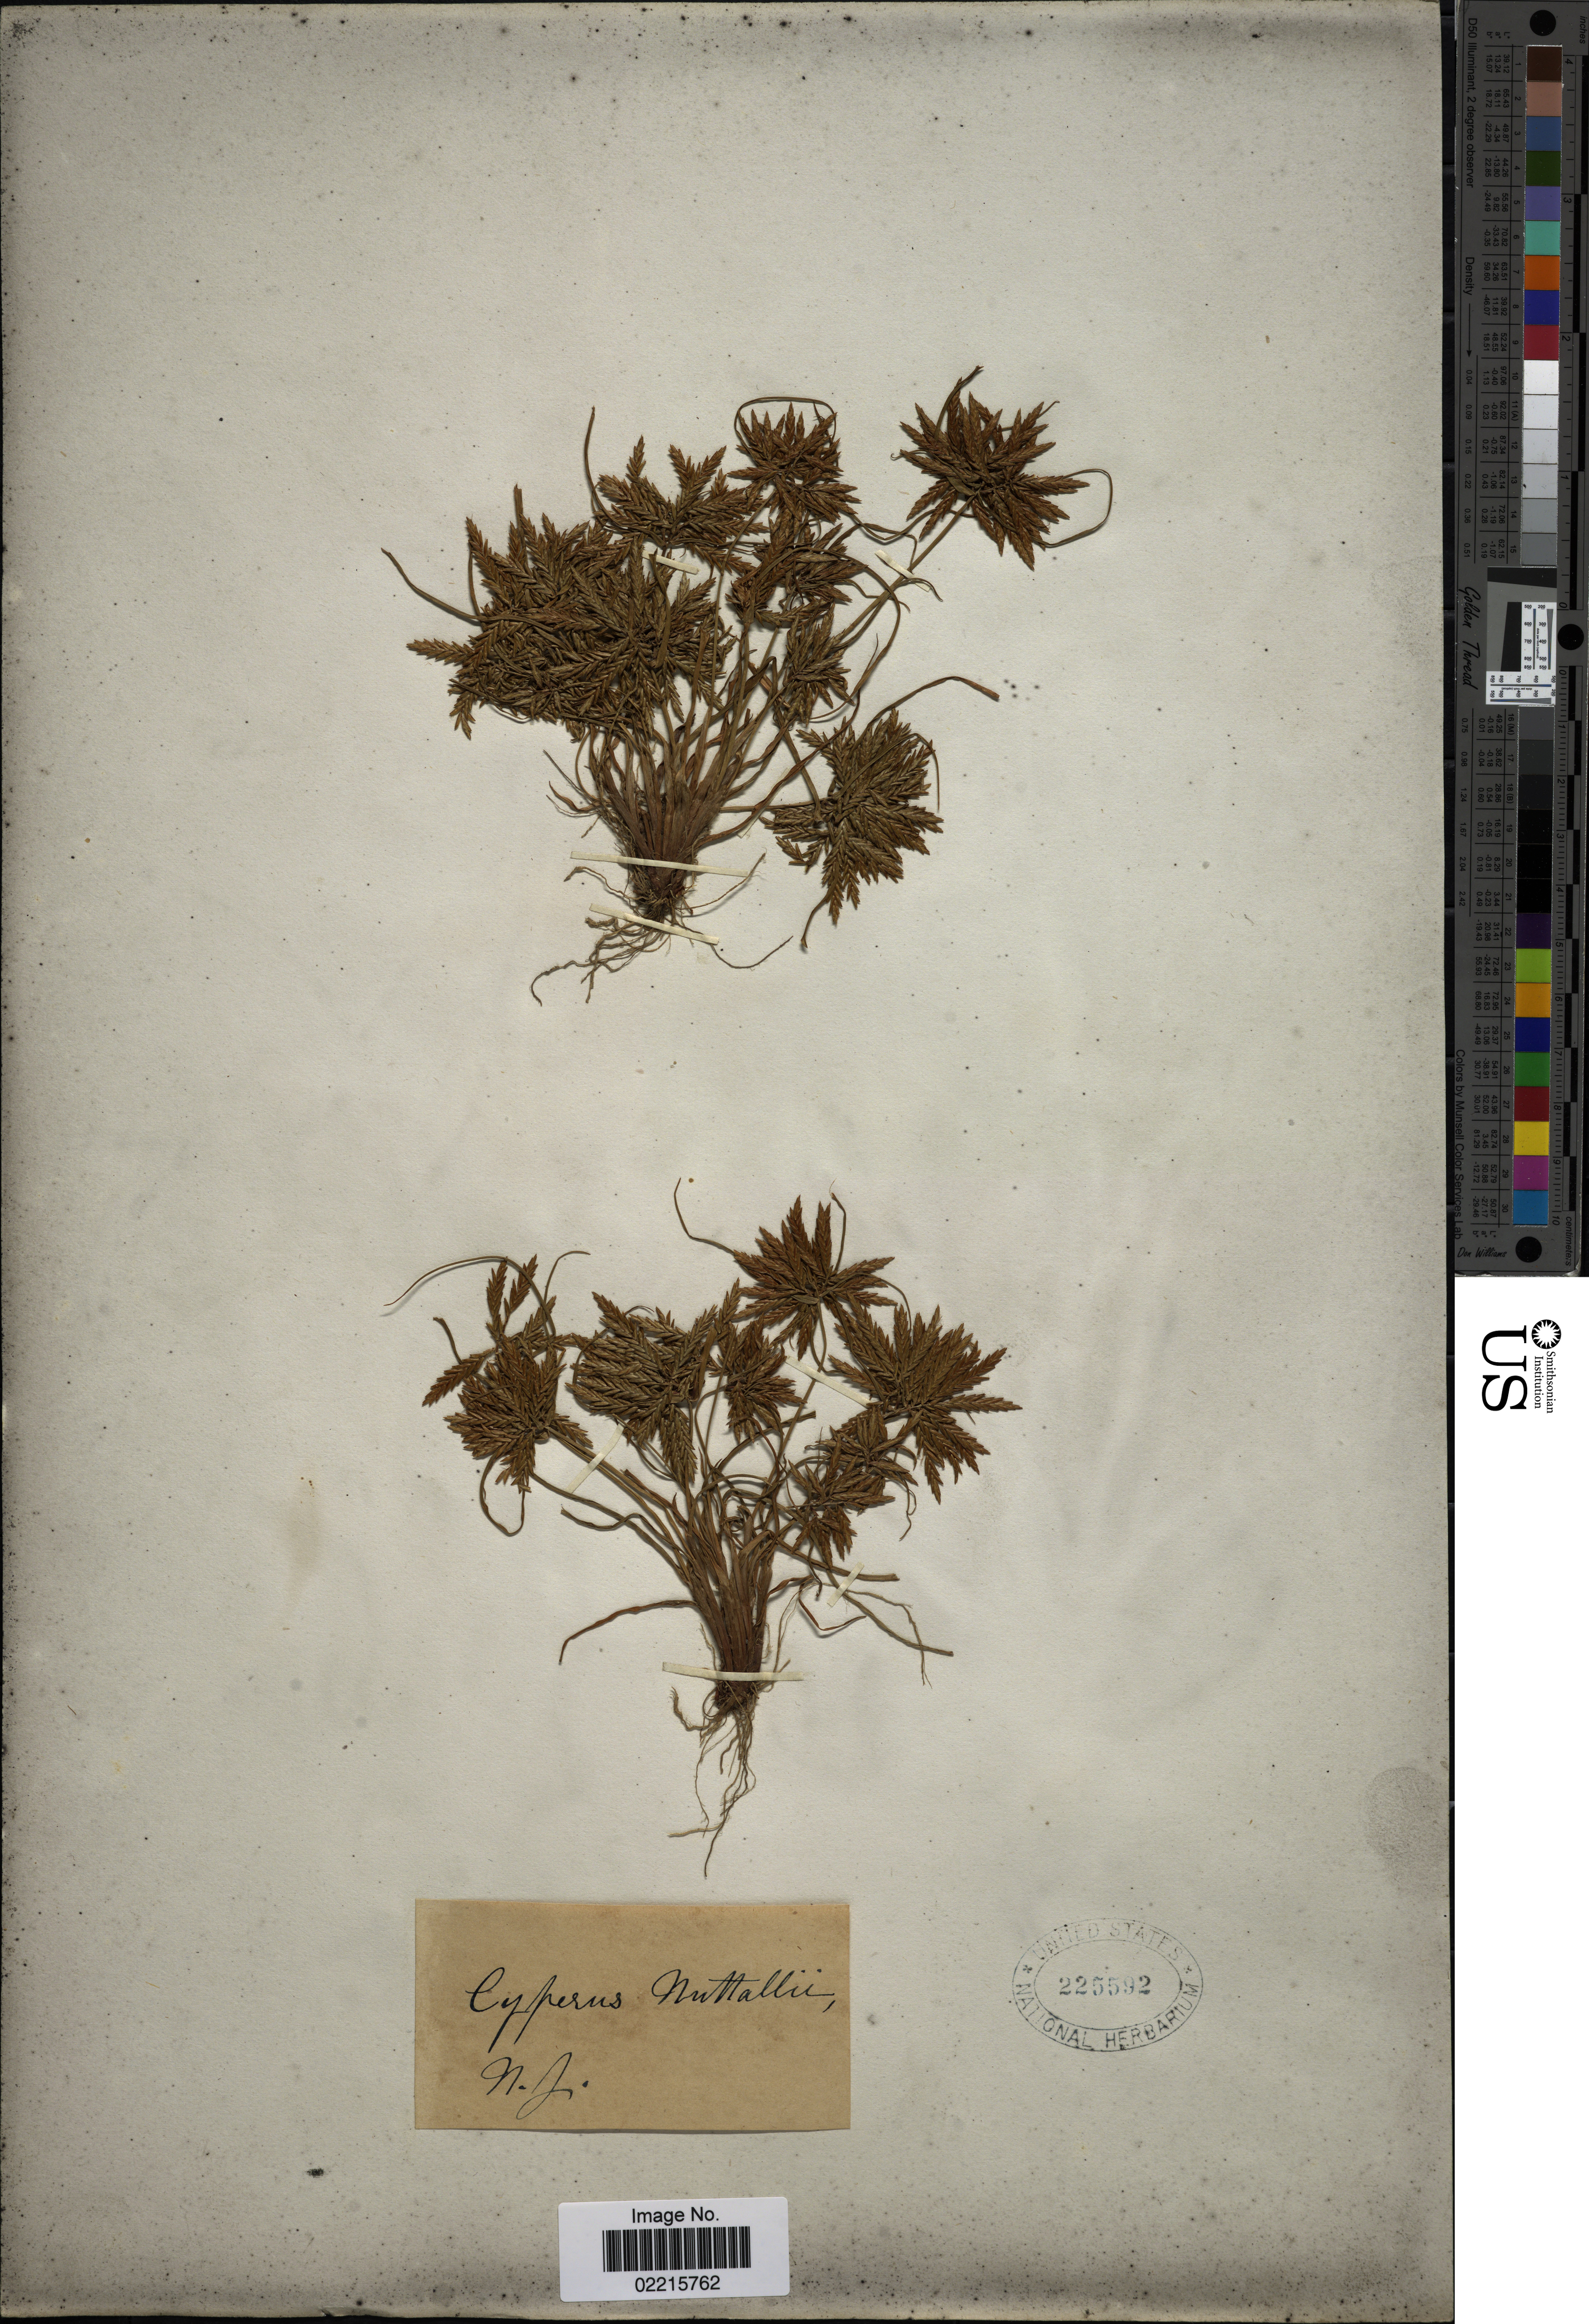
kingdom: Plantae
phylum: Tracheophyta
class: Liliopsida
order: Poales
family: Cyperaceae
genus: Cyperus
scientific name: Cyperus filicinus Vahl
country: United States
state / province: New Jersey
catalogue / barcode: US 225592